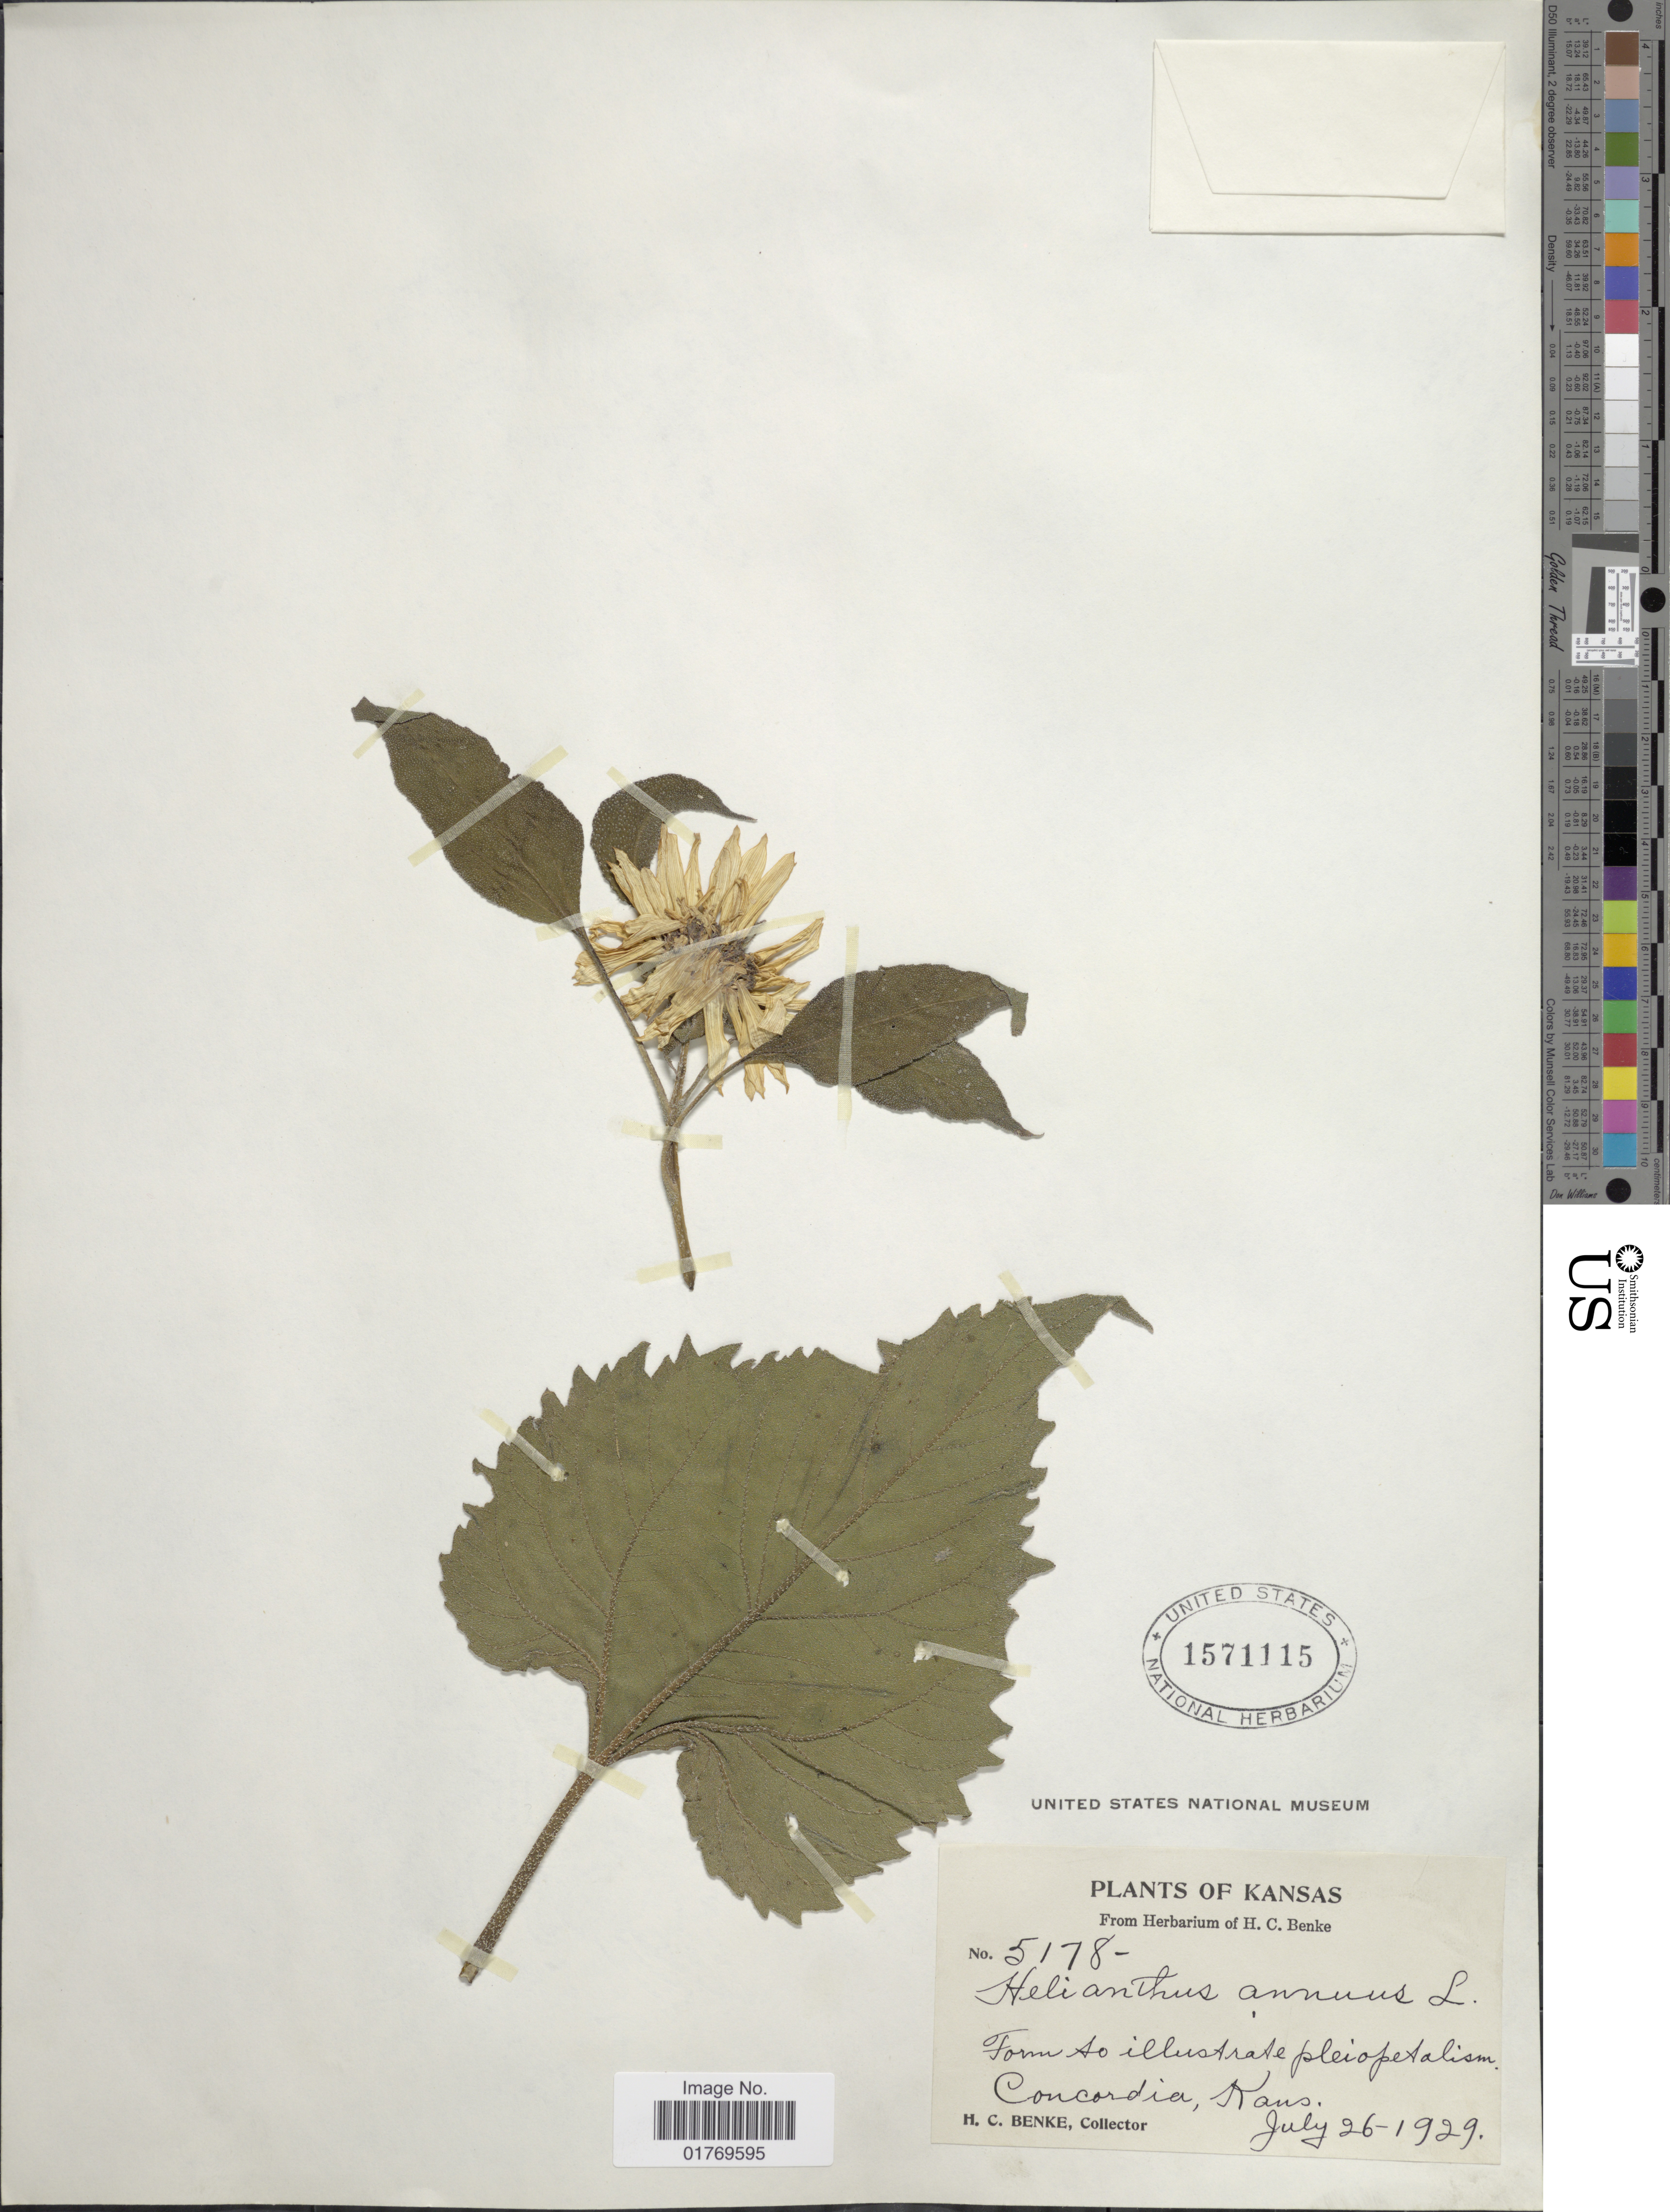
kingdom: Plantae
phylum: Tracheophyta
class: Magnoliopsida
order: Asterales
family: Asteraceae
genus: Helianthus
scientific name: Helianthus annuus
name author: L.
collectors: H. Benke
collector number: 5178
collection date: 1929-07-26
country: United States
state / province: Kansas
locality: Concordia, Kans.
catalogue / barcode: US 1571115